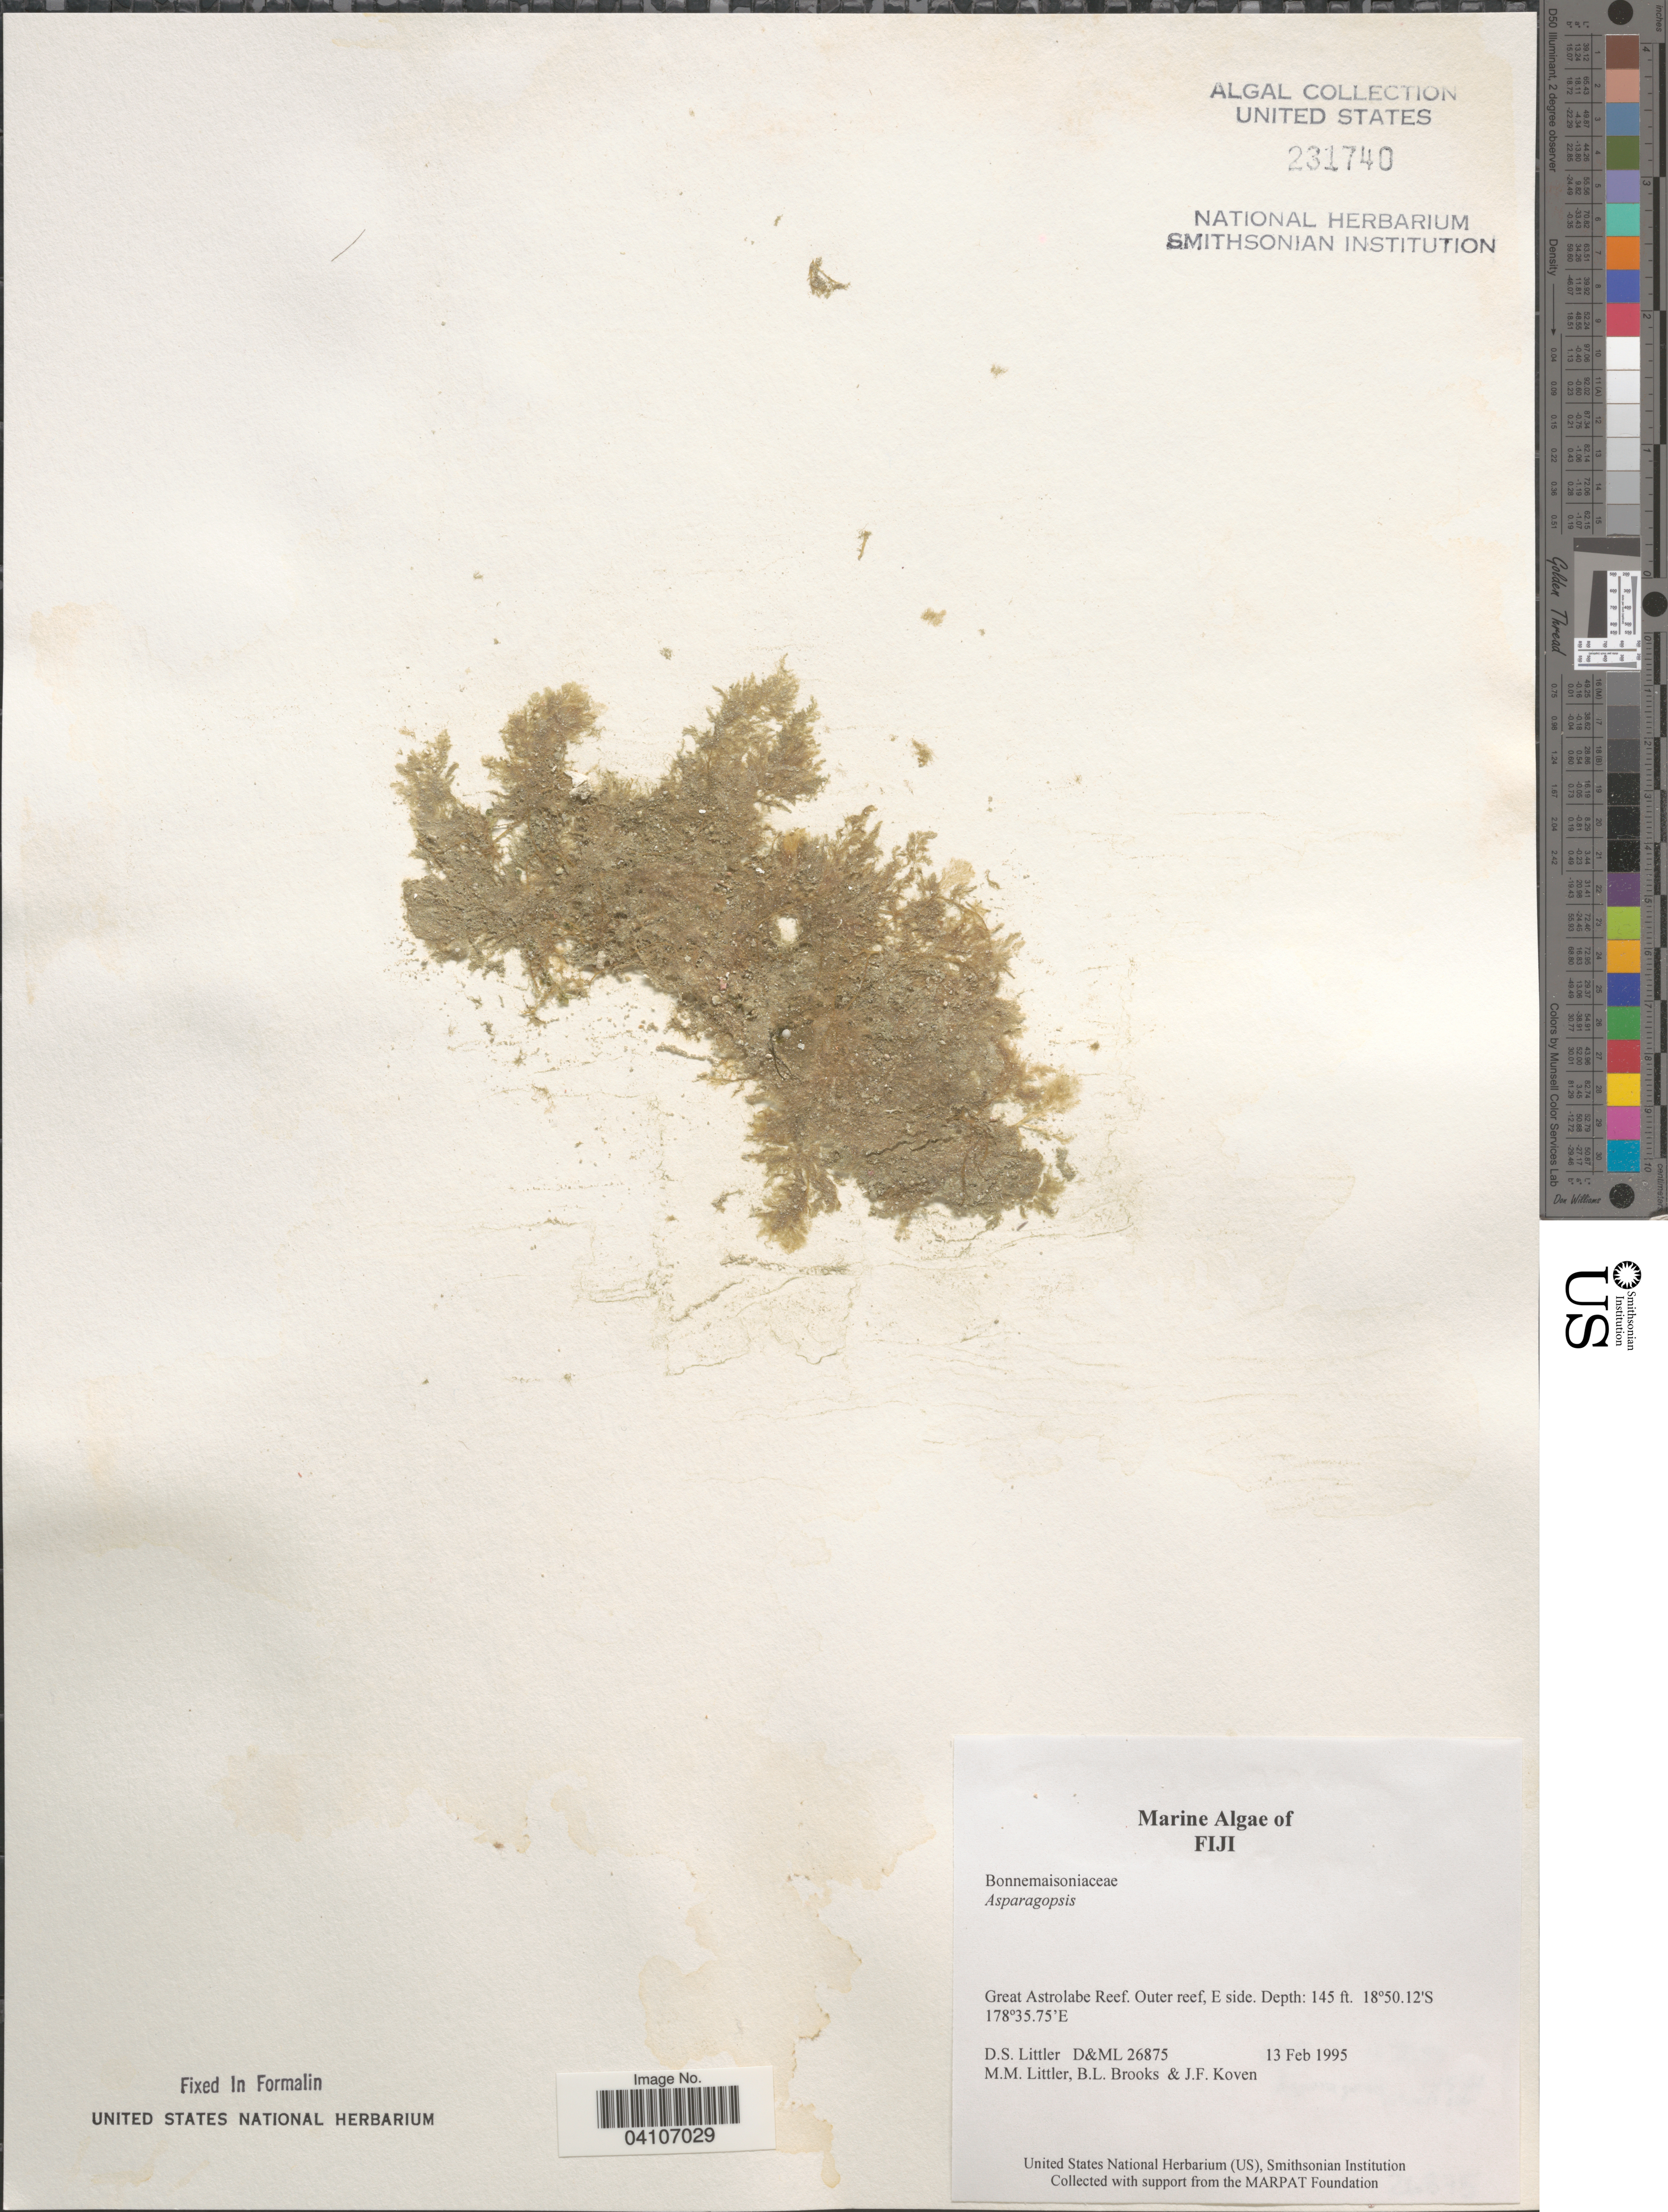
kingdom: Plantae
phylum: Rhodophyta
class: Florideophyceae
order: Bonnemaisoniales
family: Bonnemaisoniaceae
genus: Asparagopsis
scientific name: Asparagopsis sp.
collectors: D. S. Littler, B. Brooks & J. Koven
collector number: D&ML26875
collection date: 1995-02-13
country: Fiji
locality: Great Astrolabe Reef. Outer reef, E side.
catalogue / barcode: US 231740